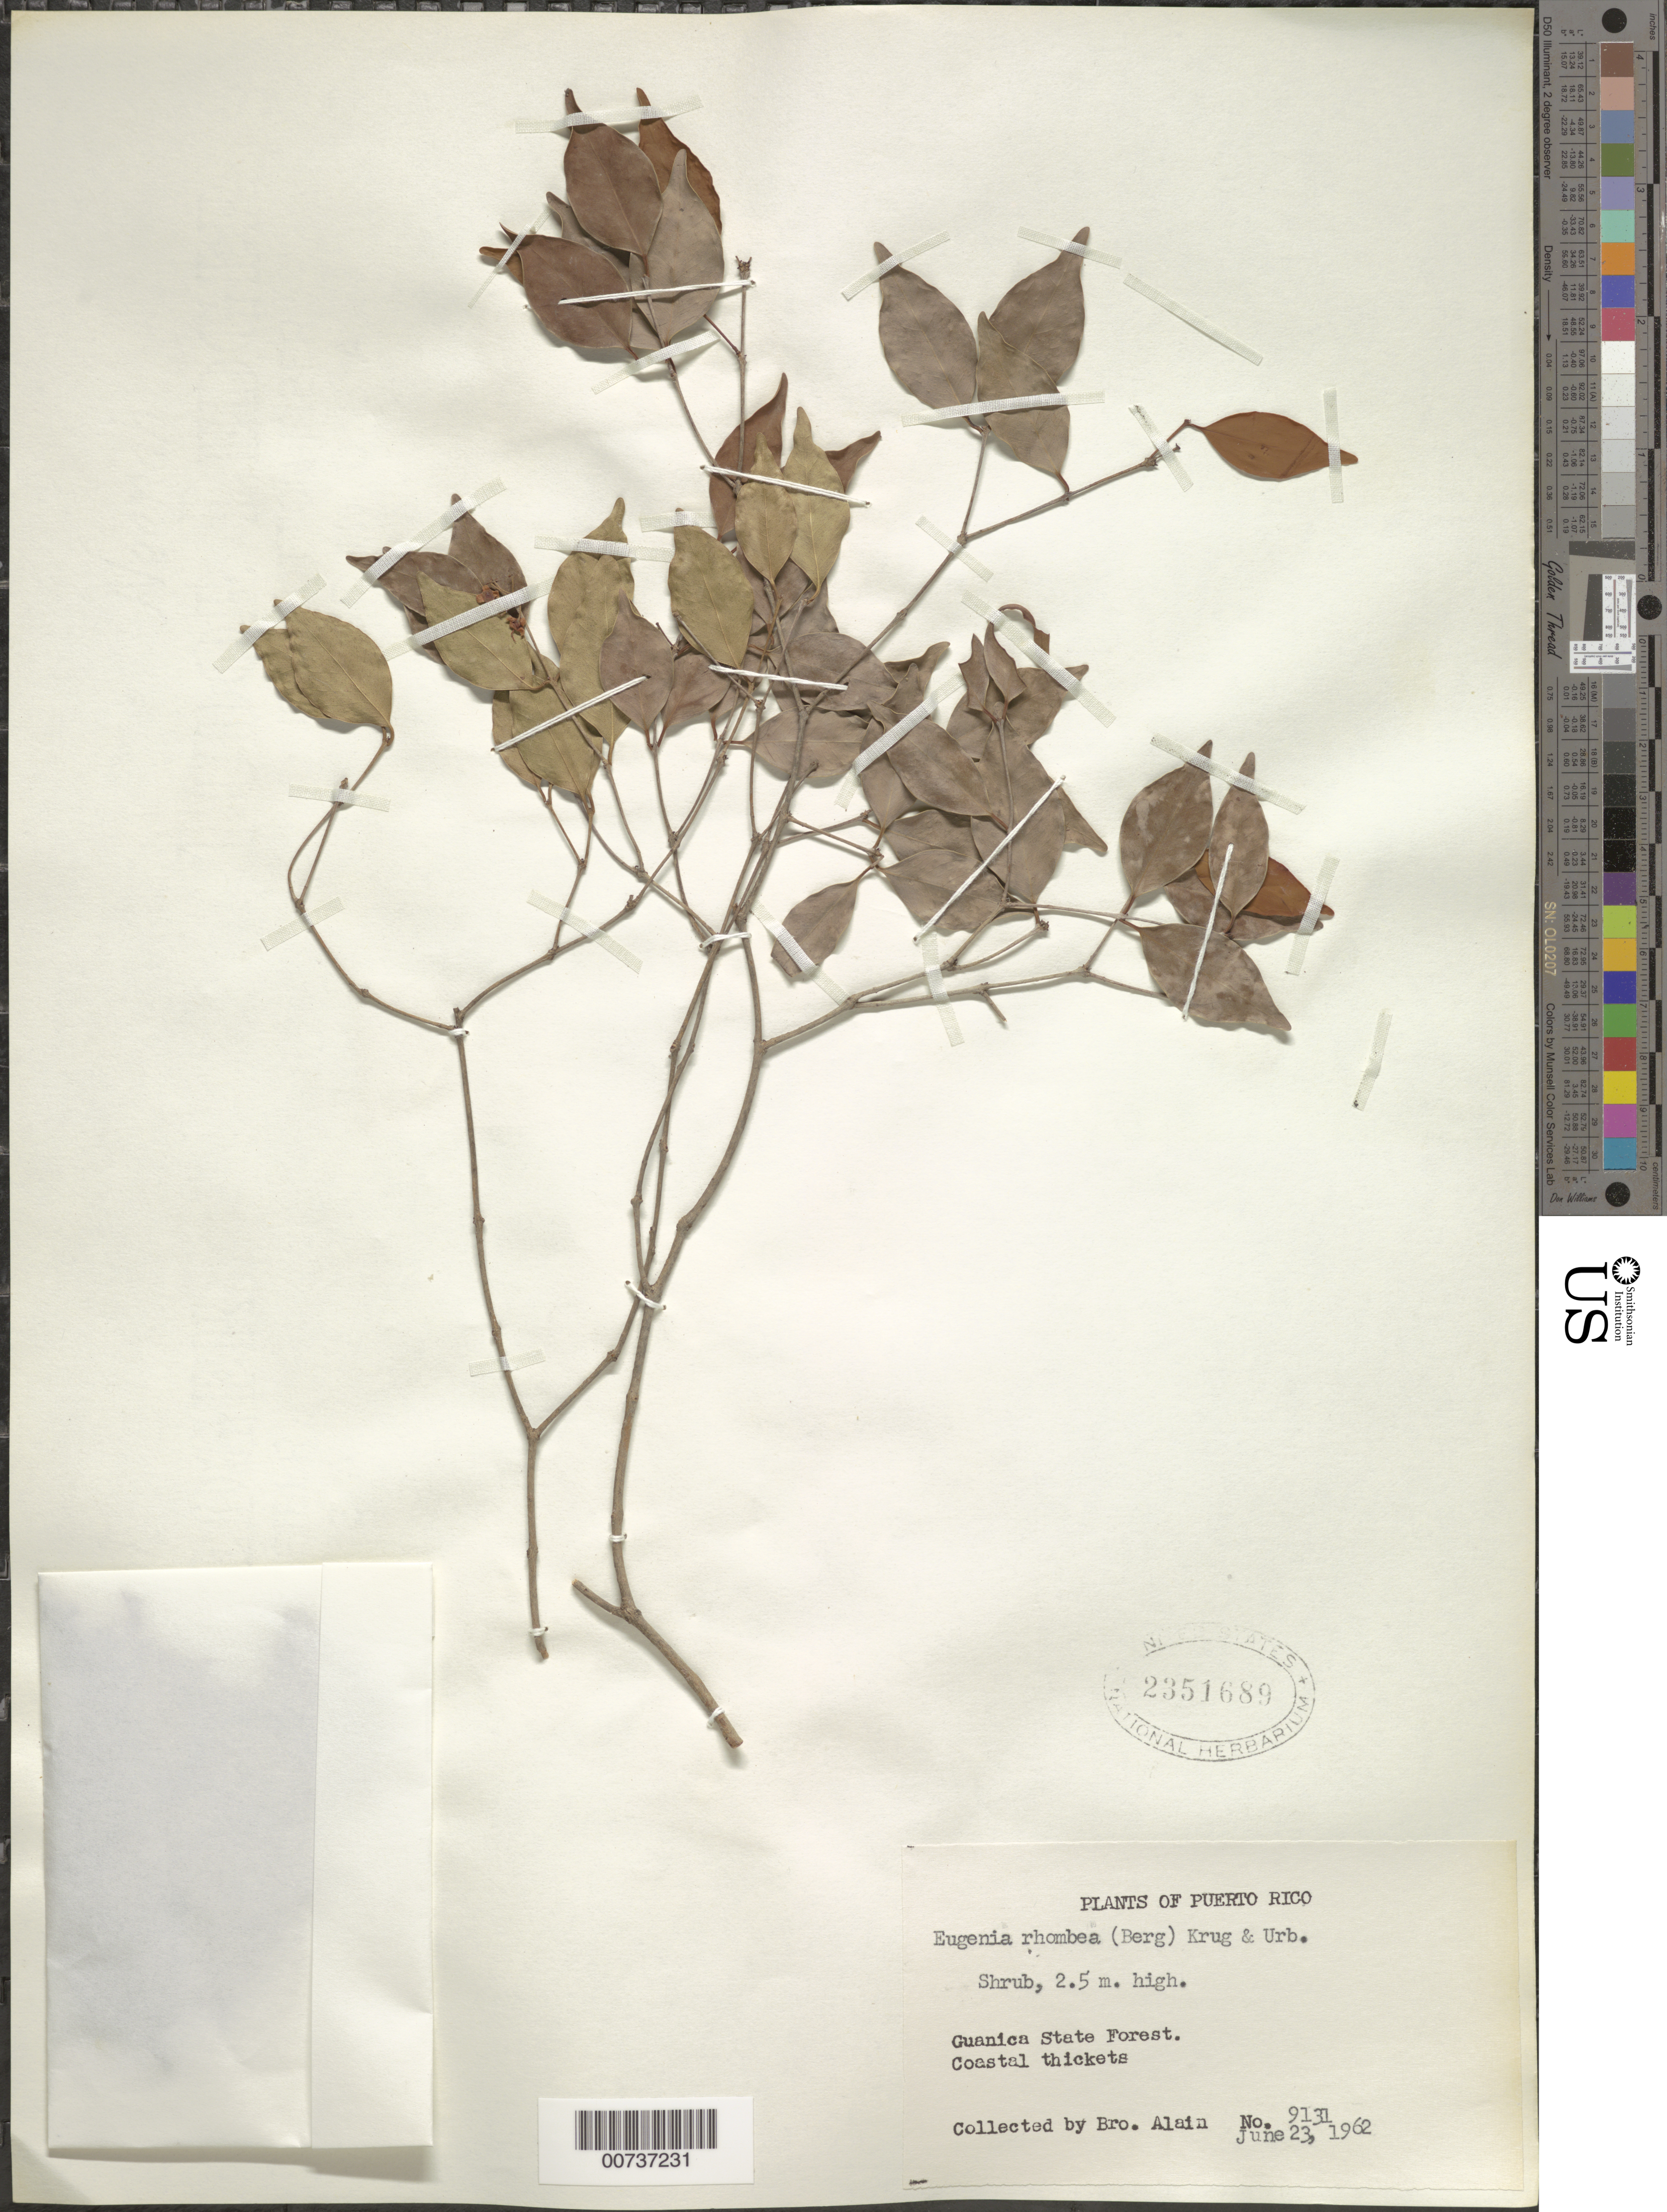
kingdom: Plantae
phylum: Tracheophyta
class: Magnoliopsida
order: Myrtales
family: Myrtaceae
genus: Eugenia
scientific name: Eugenia rhombea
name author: (O. Berg) Krug & Urb.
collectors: A. H. Liogier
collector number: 9131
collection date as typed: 23 Jun 1962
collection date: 1962-06-23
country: Puerto Rico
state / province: Guánica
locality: Guánica State Forest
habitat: Coastal thickets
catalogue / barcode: US 2351689